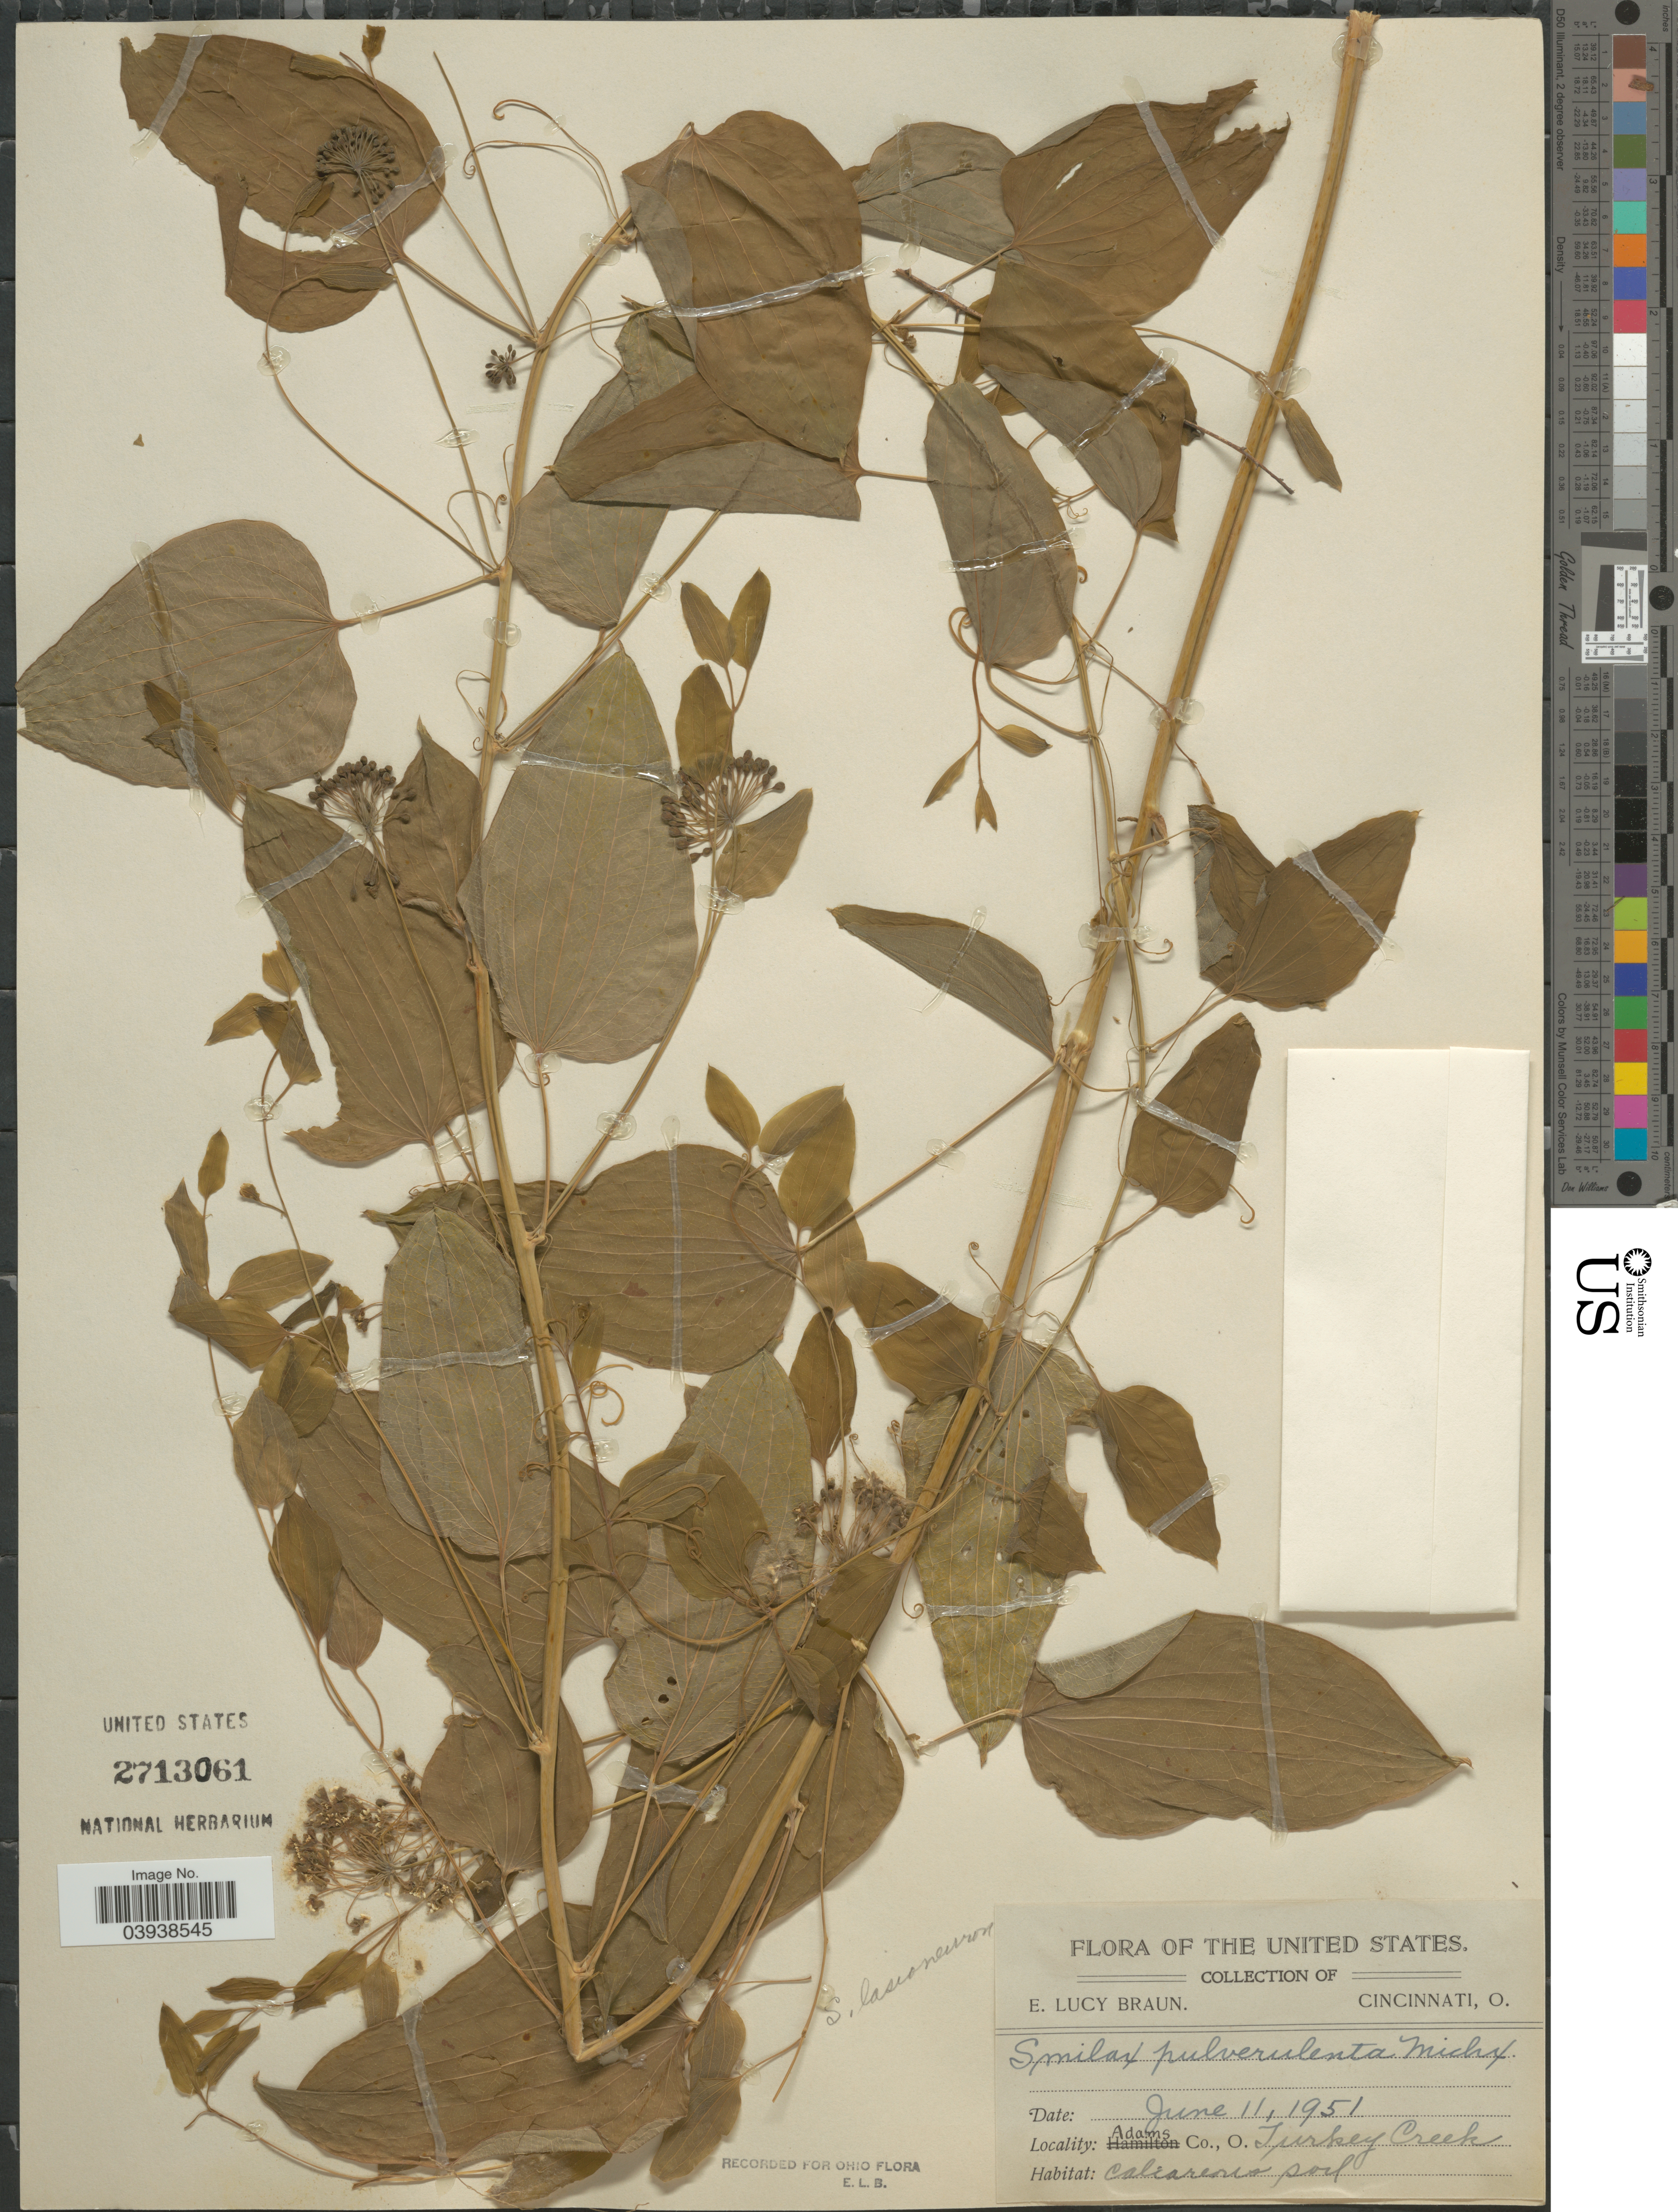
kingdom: Plantae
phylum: Tracheophyta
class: Liliopsida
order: Liliales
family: Smilacaceae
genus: Smilax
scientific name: Smilax herbacea var. lasioneuron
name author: (Hook.) A. DC.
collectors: E. L. Braun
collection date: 1951-06-11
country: United States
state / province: Ohio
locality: Adams Co, Turkey Creek.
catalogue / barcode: US 2713061